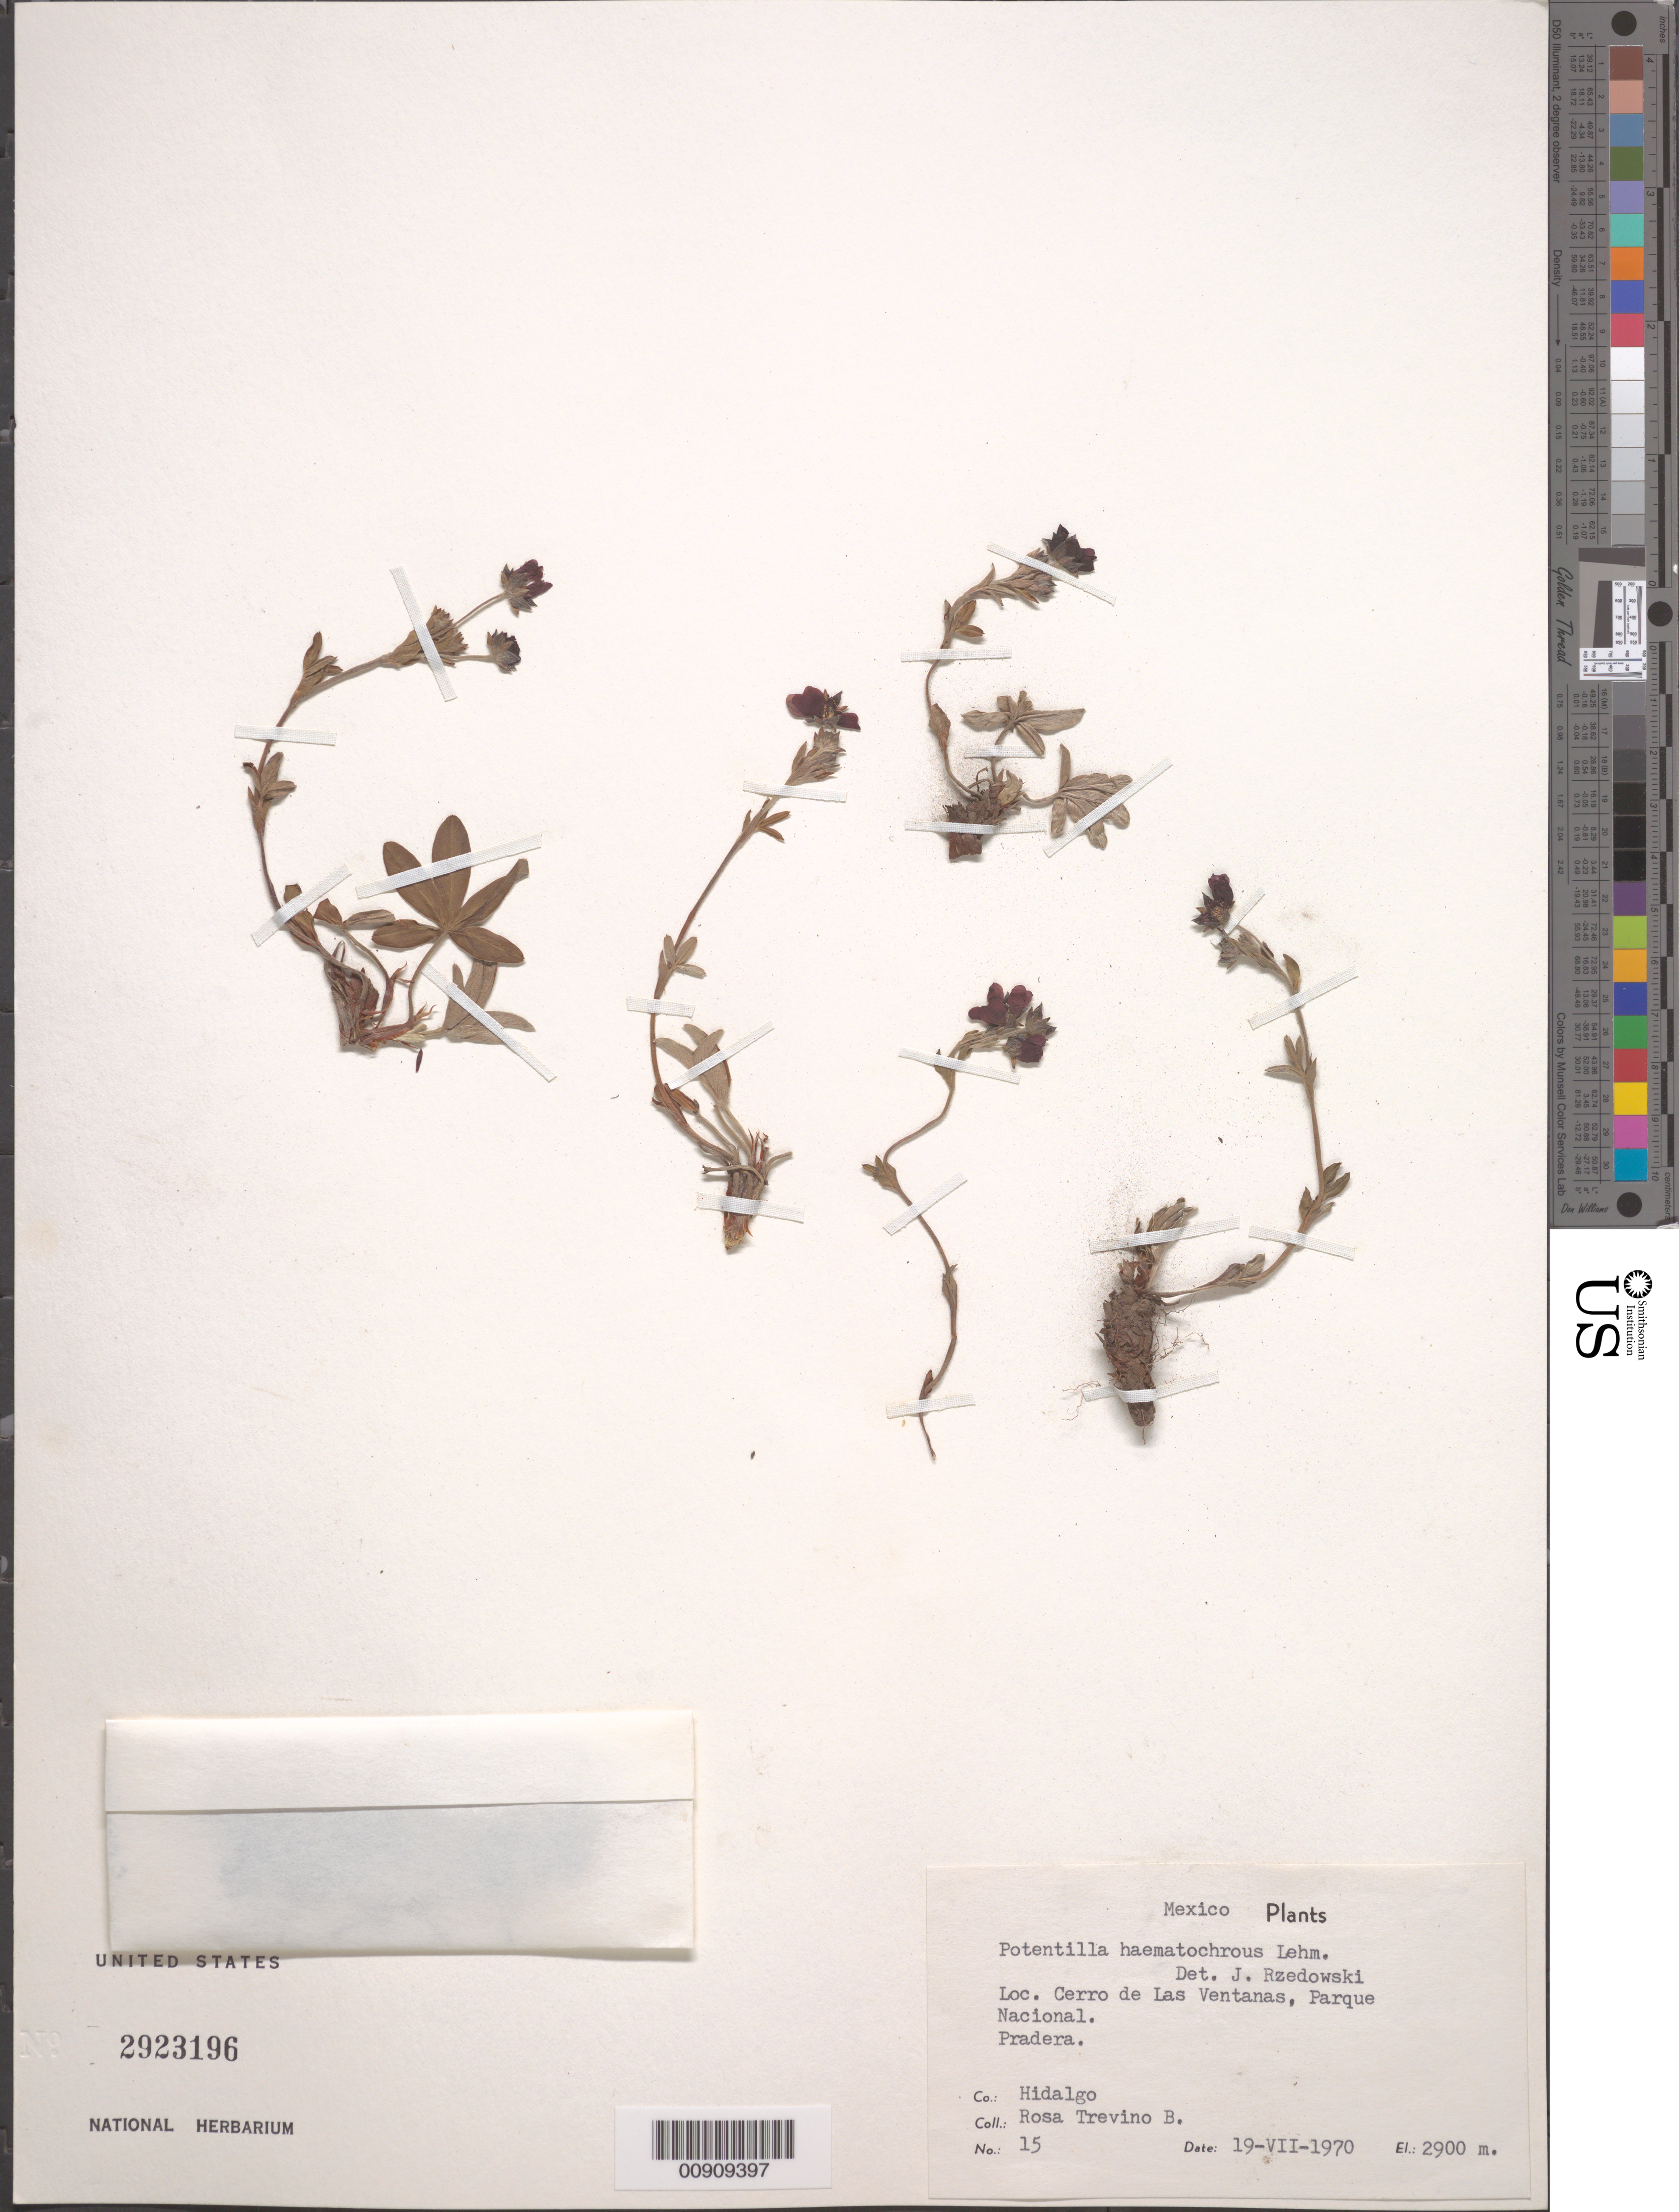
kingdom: Plantae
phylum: Tracheophyta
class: Magnoliopsida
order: Rosales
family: Rosaceae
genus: Potentilla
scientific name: Potentilla haematochrous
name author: Lehm.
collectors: Trevino B., R.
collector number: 15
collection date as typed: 19 Jul 1970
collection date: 1970-07-19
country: Mexico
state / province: Hidalgo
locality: Cerro de Las Ventanas, Parque Nacional.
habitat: Pradera.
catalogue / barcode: US 2923196